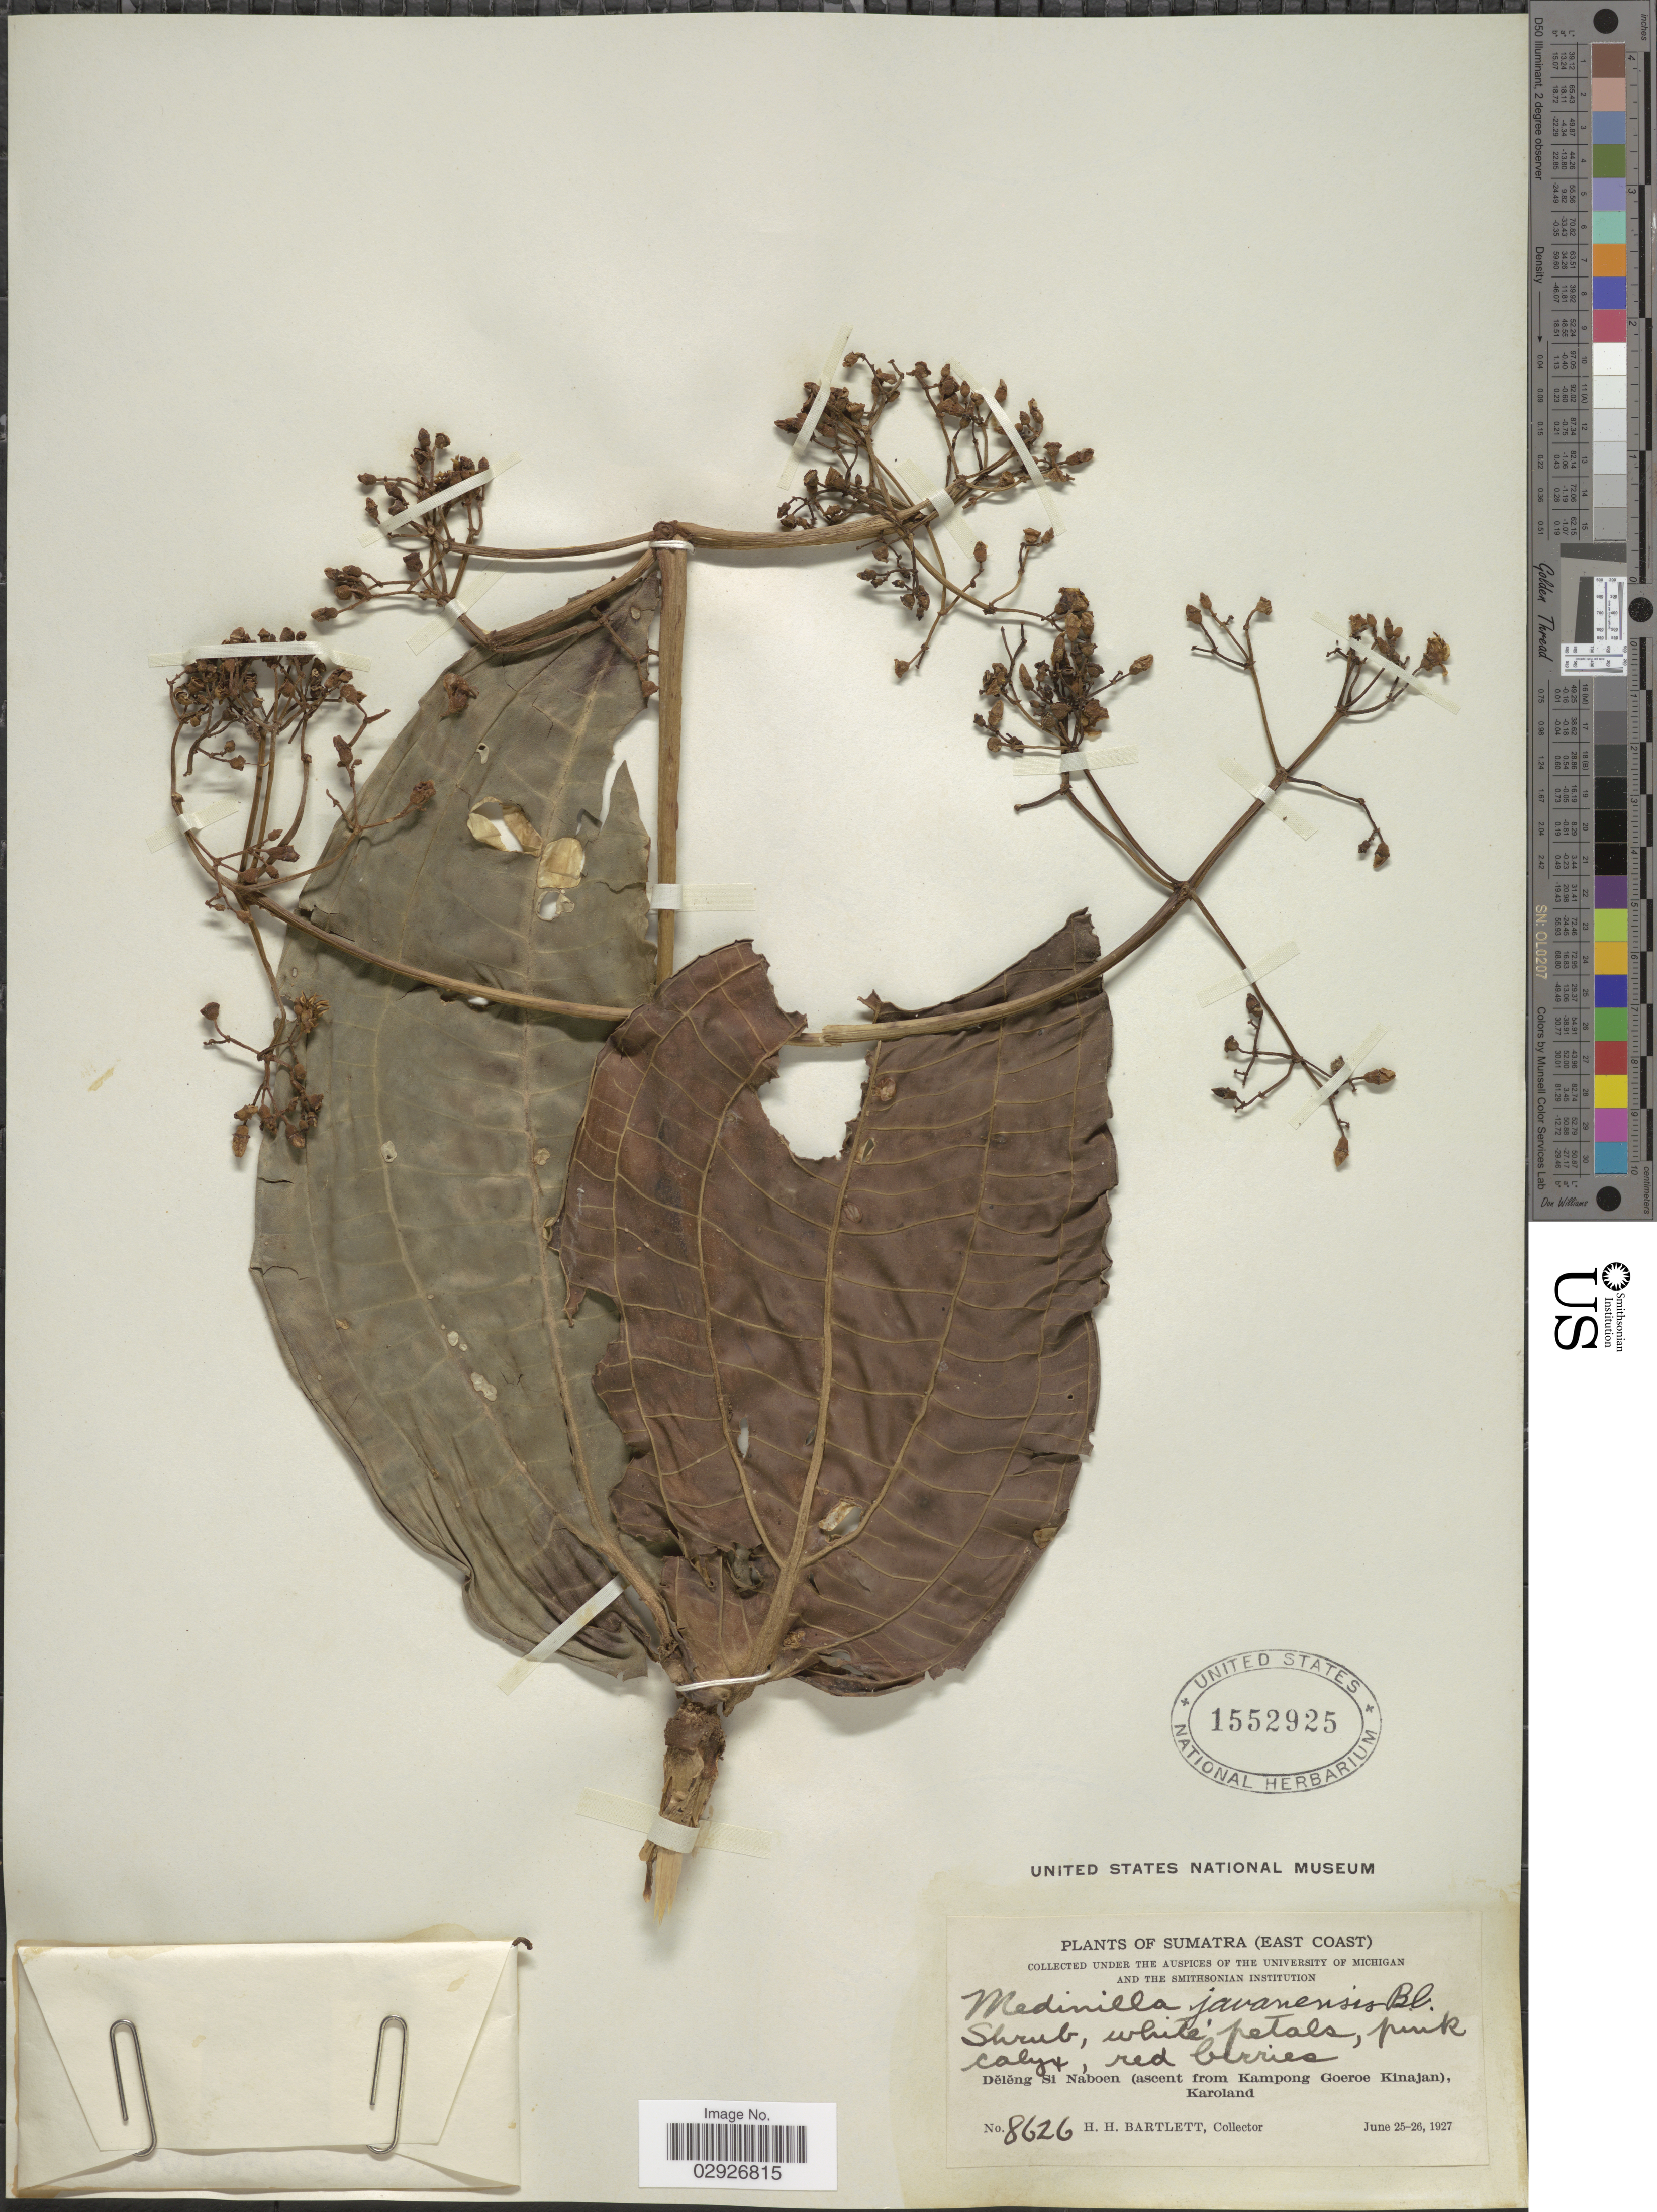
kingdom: Plantae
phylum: Tracheophyta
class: Magnoliopsida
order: Myrtales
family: Melastomataceae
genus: Medinilla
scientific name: Medinilla javanensis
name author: Blume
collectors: H. H. Bartlett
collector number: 8626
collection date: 1927-06-25/1927-06-26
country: Indonesia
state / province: Sumatra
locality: (East Coast). Dêlêng Si Naboen (ascent from Kampong Goeroe Kinajan), Karoland.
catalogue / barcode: US 1552925